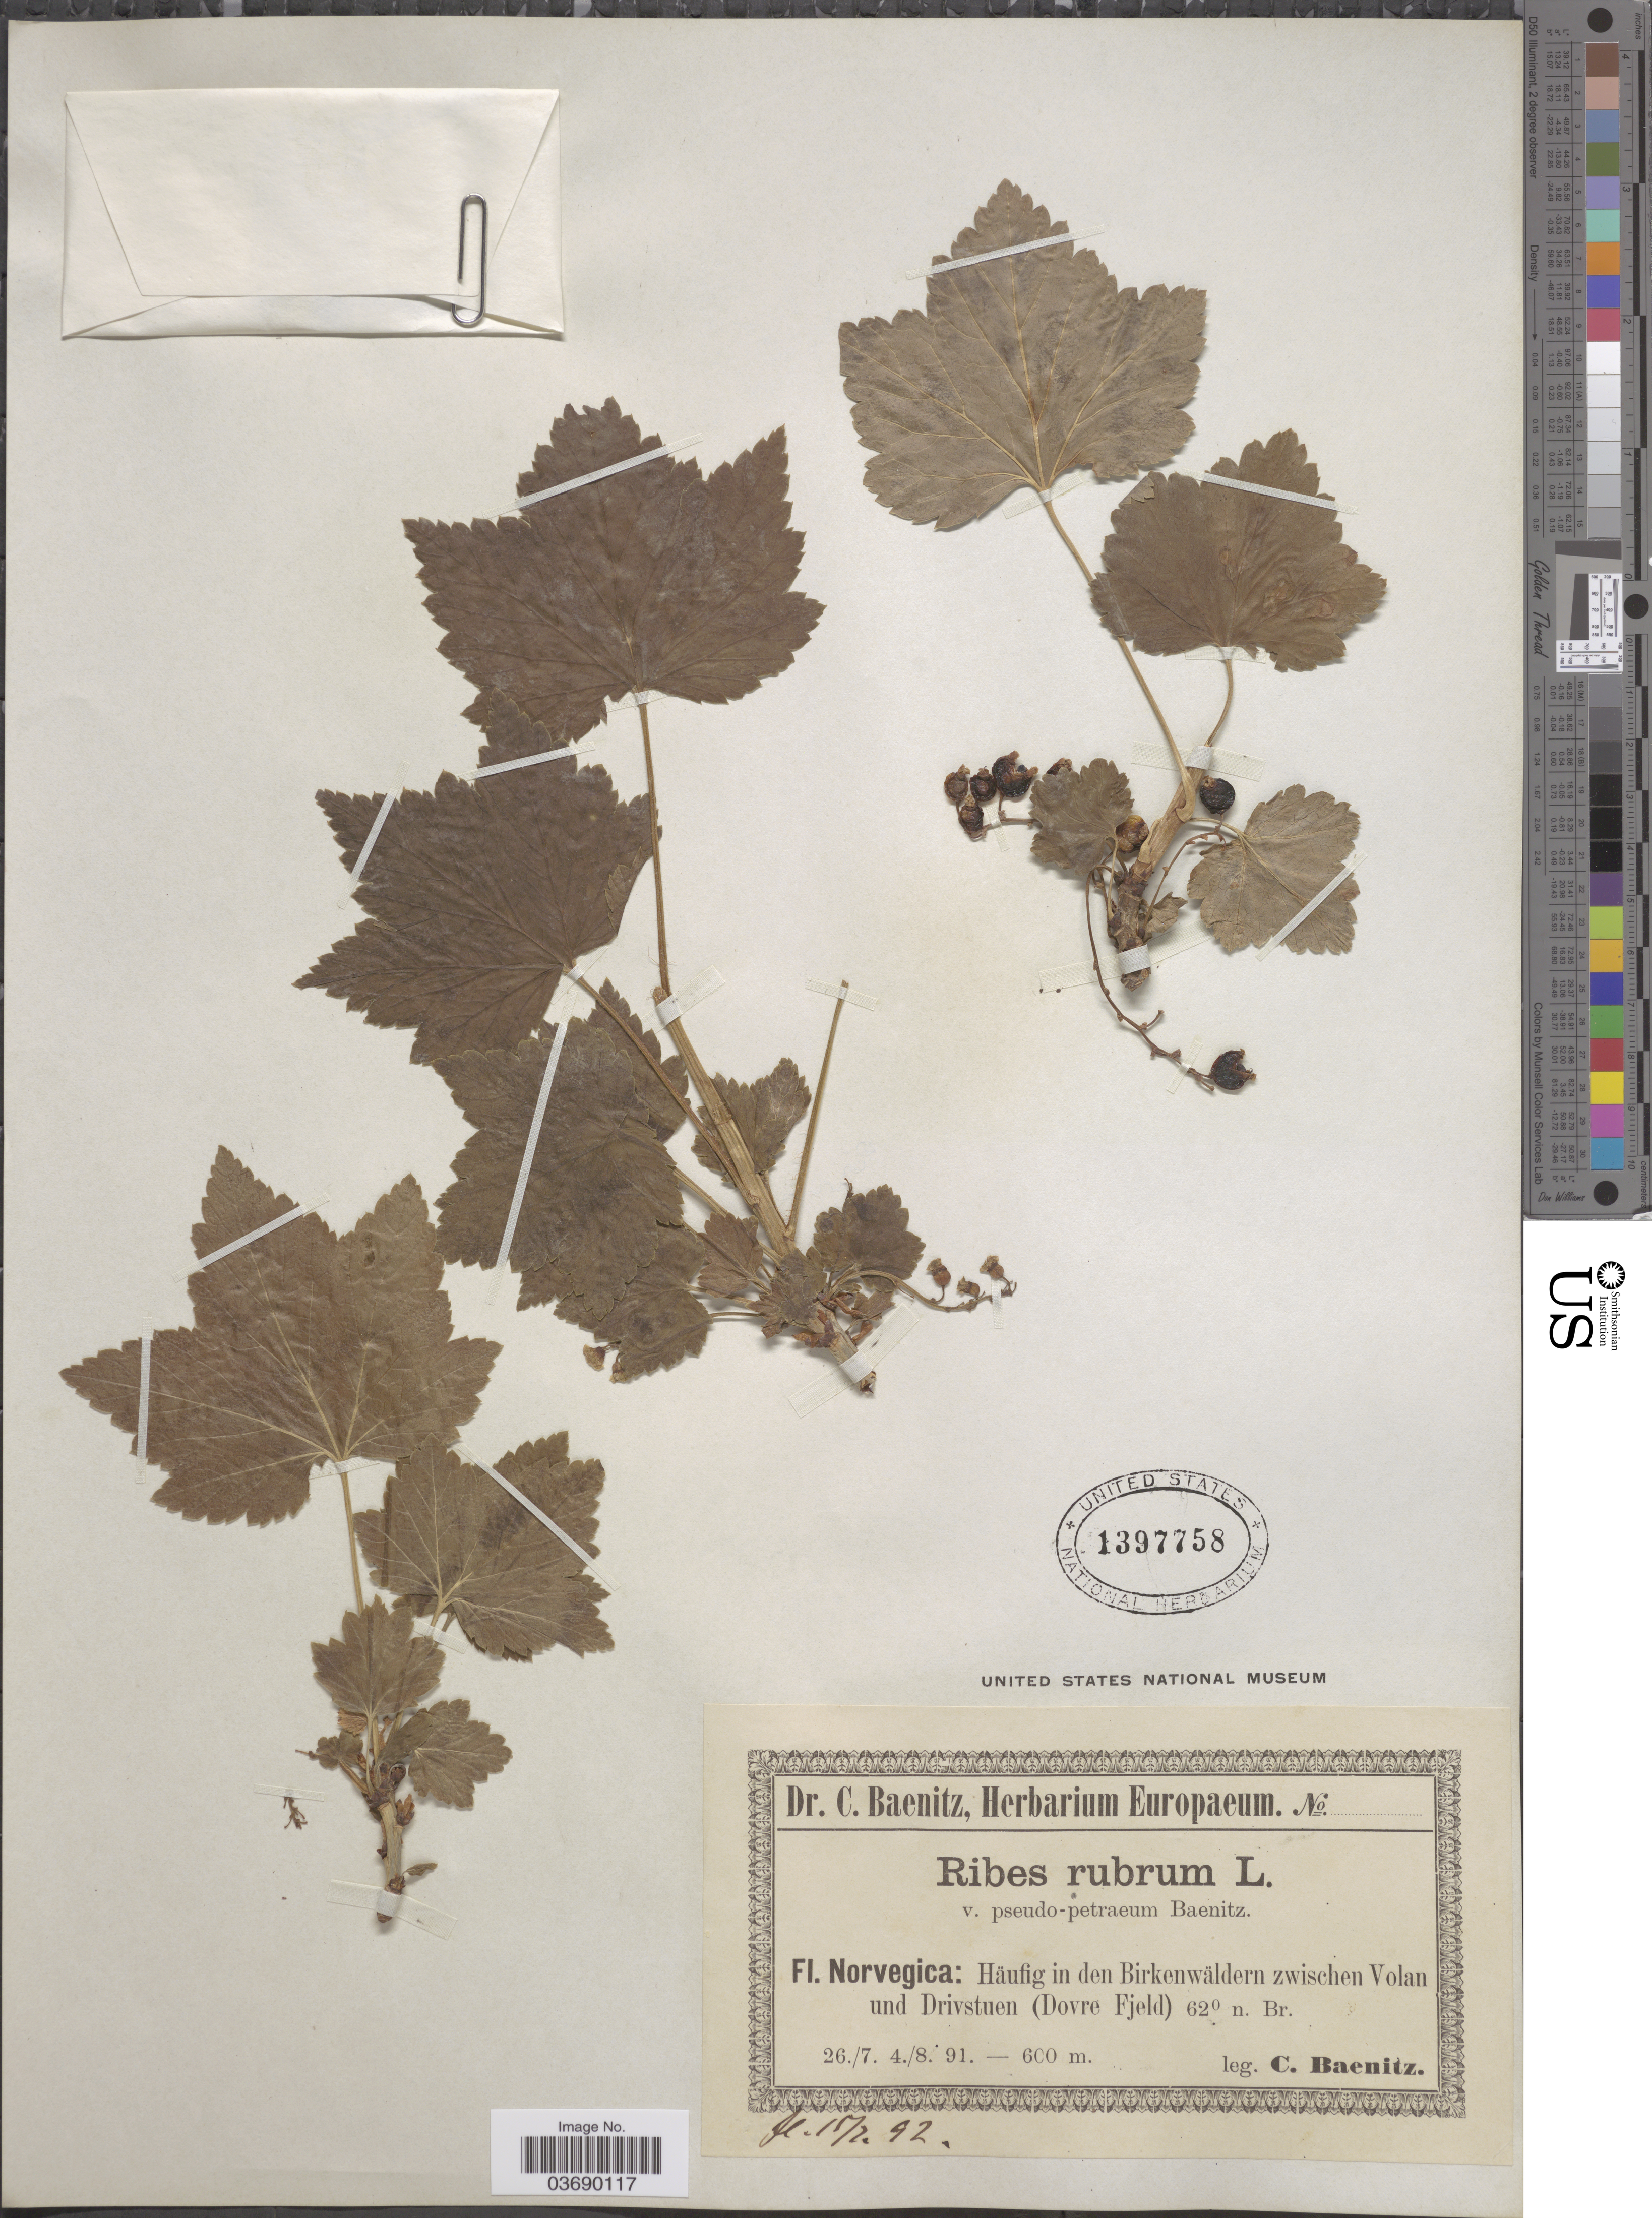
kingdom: Plantae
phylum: Tracheophyta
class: Magnoliopsida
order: Saxifragales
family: Grossulariaceae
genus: Ribes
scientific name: Ribes rubrum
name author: L.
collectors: C. G. Baenitz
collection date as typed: Transcribed d/m/y: 26/7/91 to 4/8/91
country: Norway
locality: Norvegica: Häufig in den Birkenwäldern zwischen Volan und Drivstuen (Dovre Fjeld) 62° n. Br.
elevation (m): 600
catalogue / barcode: US 1397758